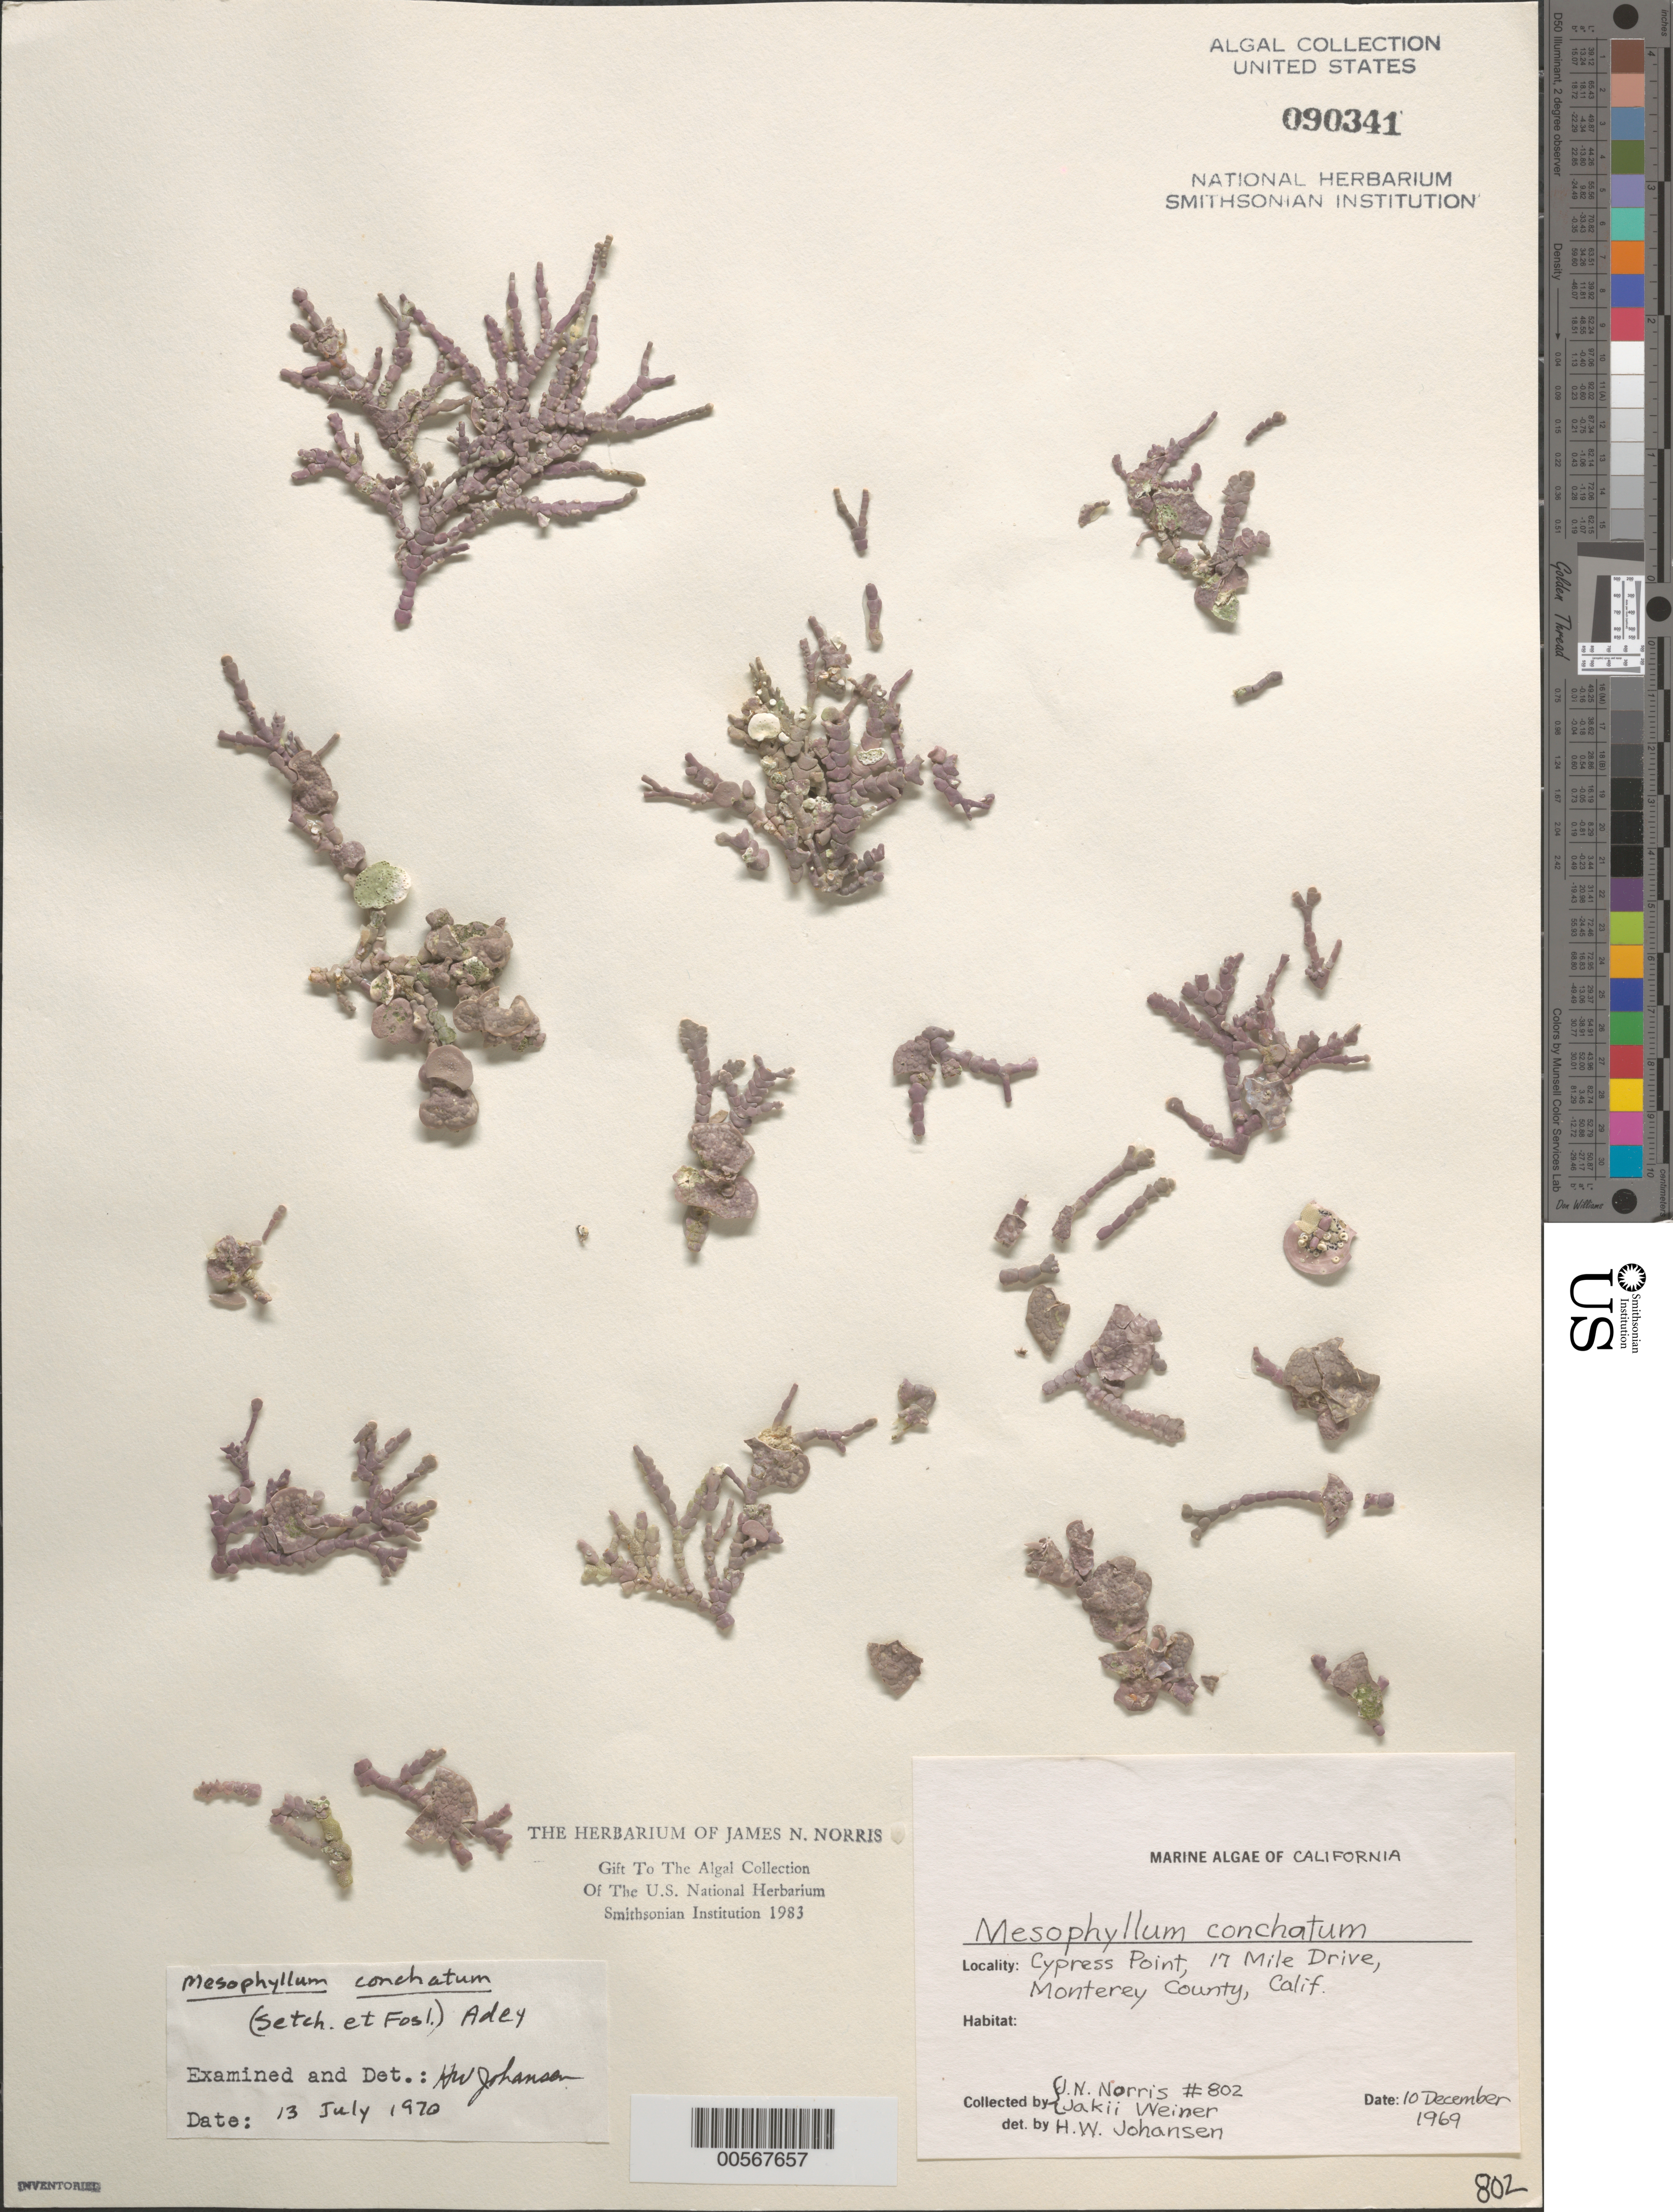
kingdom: Plantae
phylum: Rhodophyta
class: Florideophyceae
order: Corallinales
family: Mesophyllumaceae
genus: Mesophyllum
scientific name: Mesophyllum conchatum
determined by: Johansen, H. W.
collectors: J. N. Norris & J. Weiner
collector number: JN-802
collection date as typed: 10 Dec 1969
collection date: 1969-12-10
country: United States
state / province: California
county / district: Monterey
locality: Cypress Point, 17 Mile Drive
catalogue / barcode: US 90341